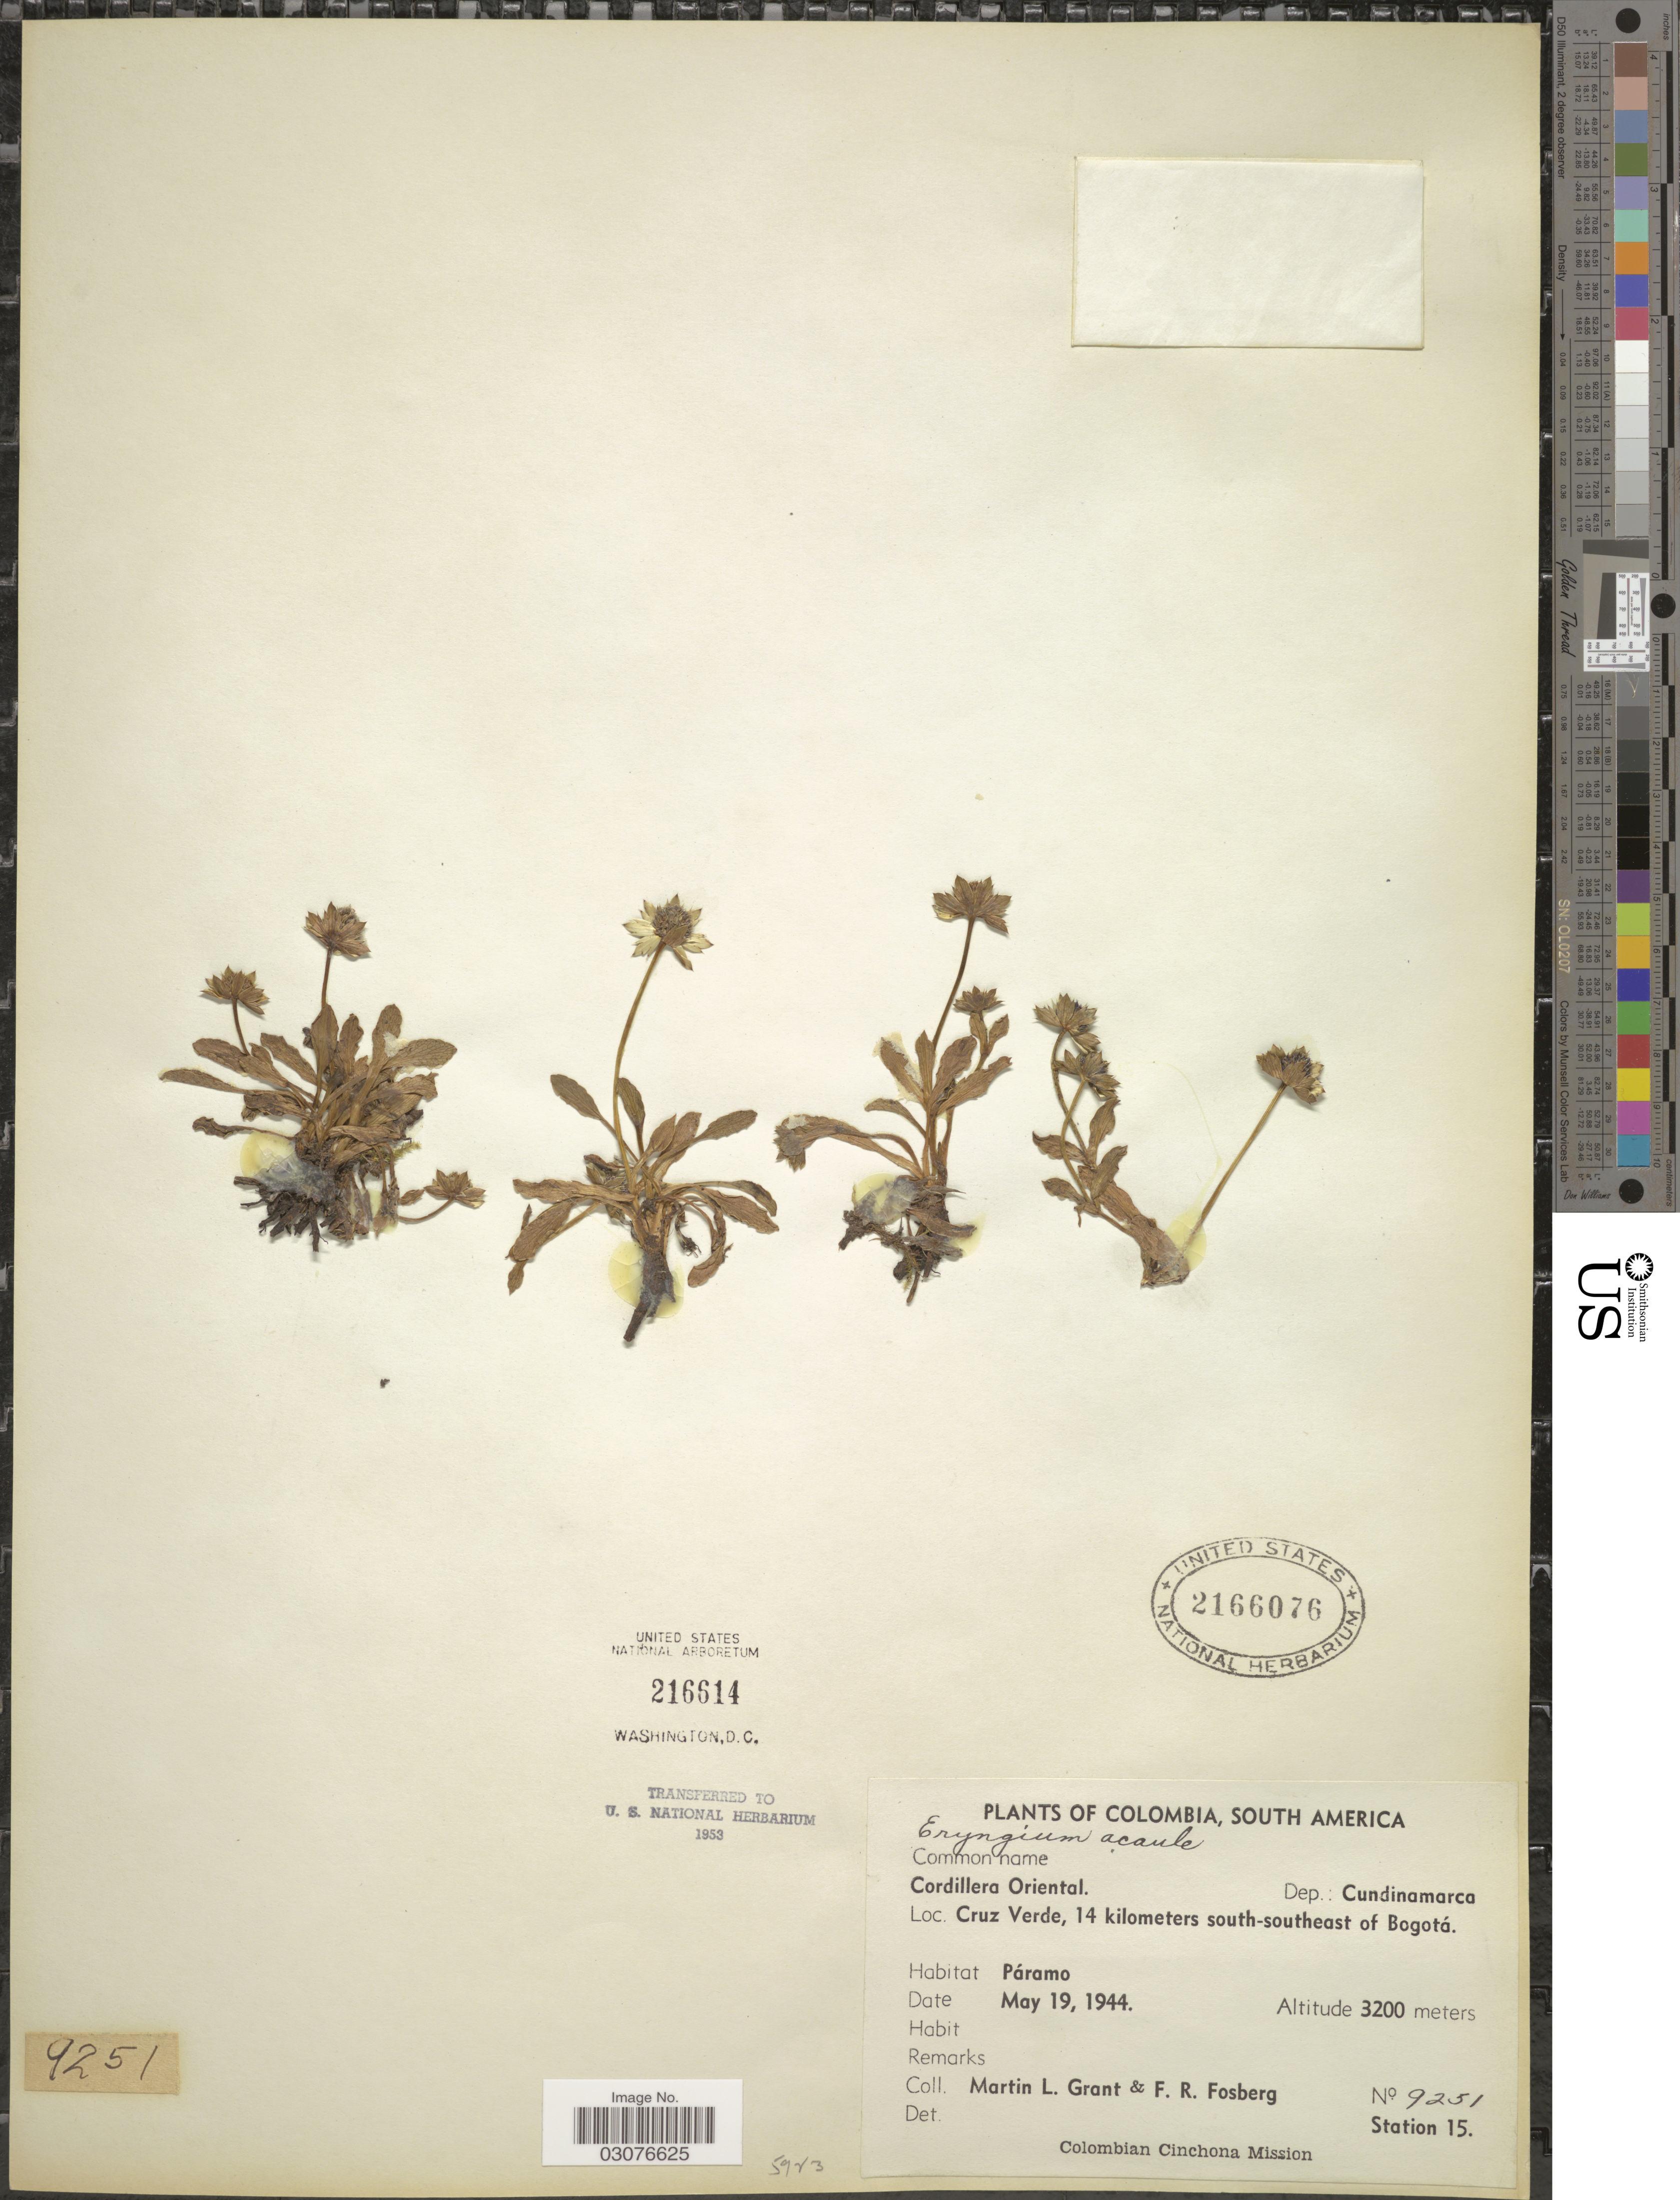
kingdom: Plantae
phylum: Tracheophyta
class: Magnoliopsida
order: Apiales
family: Apiaceae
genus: Eryngium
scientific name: Eryngium humile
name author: Cav.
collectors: M. L. Grant & F. R. Fosberg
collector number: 9251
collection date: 1944-05-19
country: Colombia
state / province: Cundinamarca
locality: Cordillera Oriental, Dep.: Cundinamarca, Cruz Verde, 14 kilometers south-southeast of Bogotá, Páramo.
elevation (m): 3200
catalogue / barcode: US 2166076